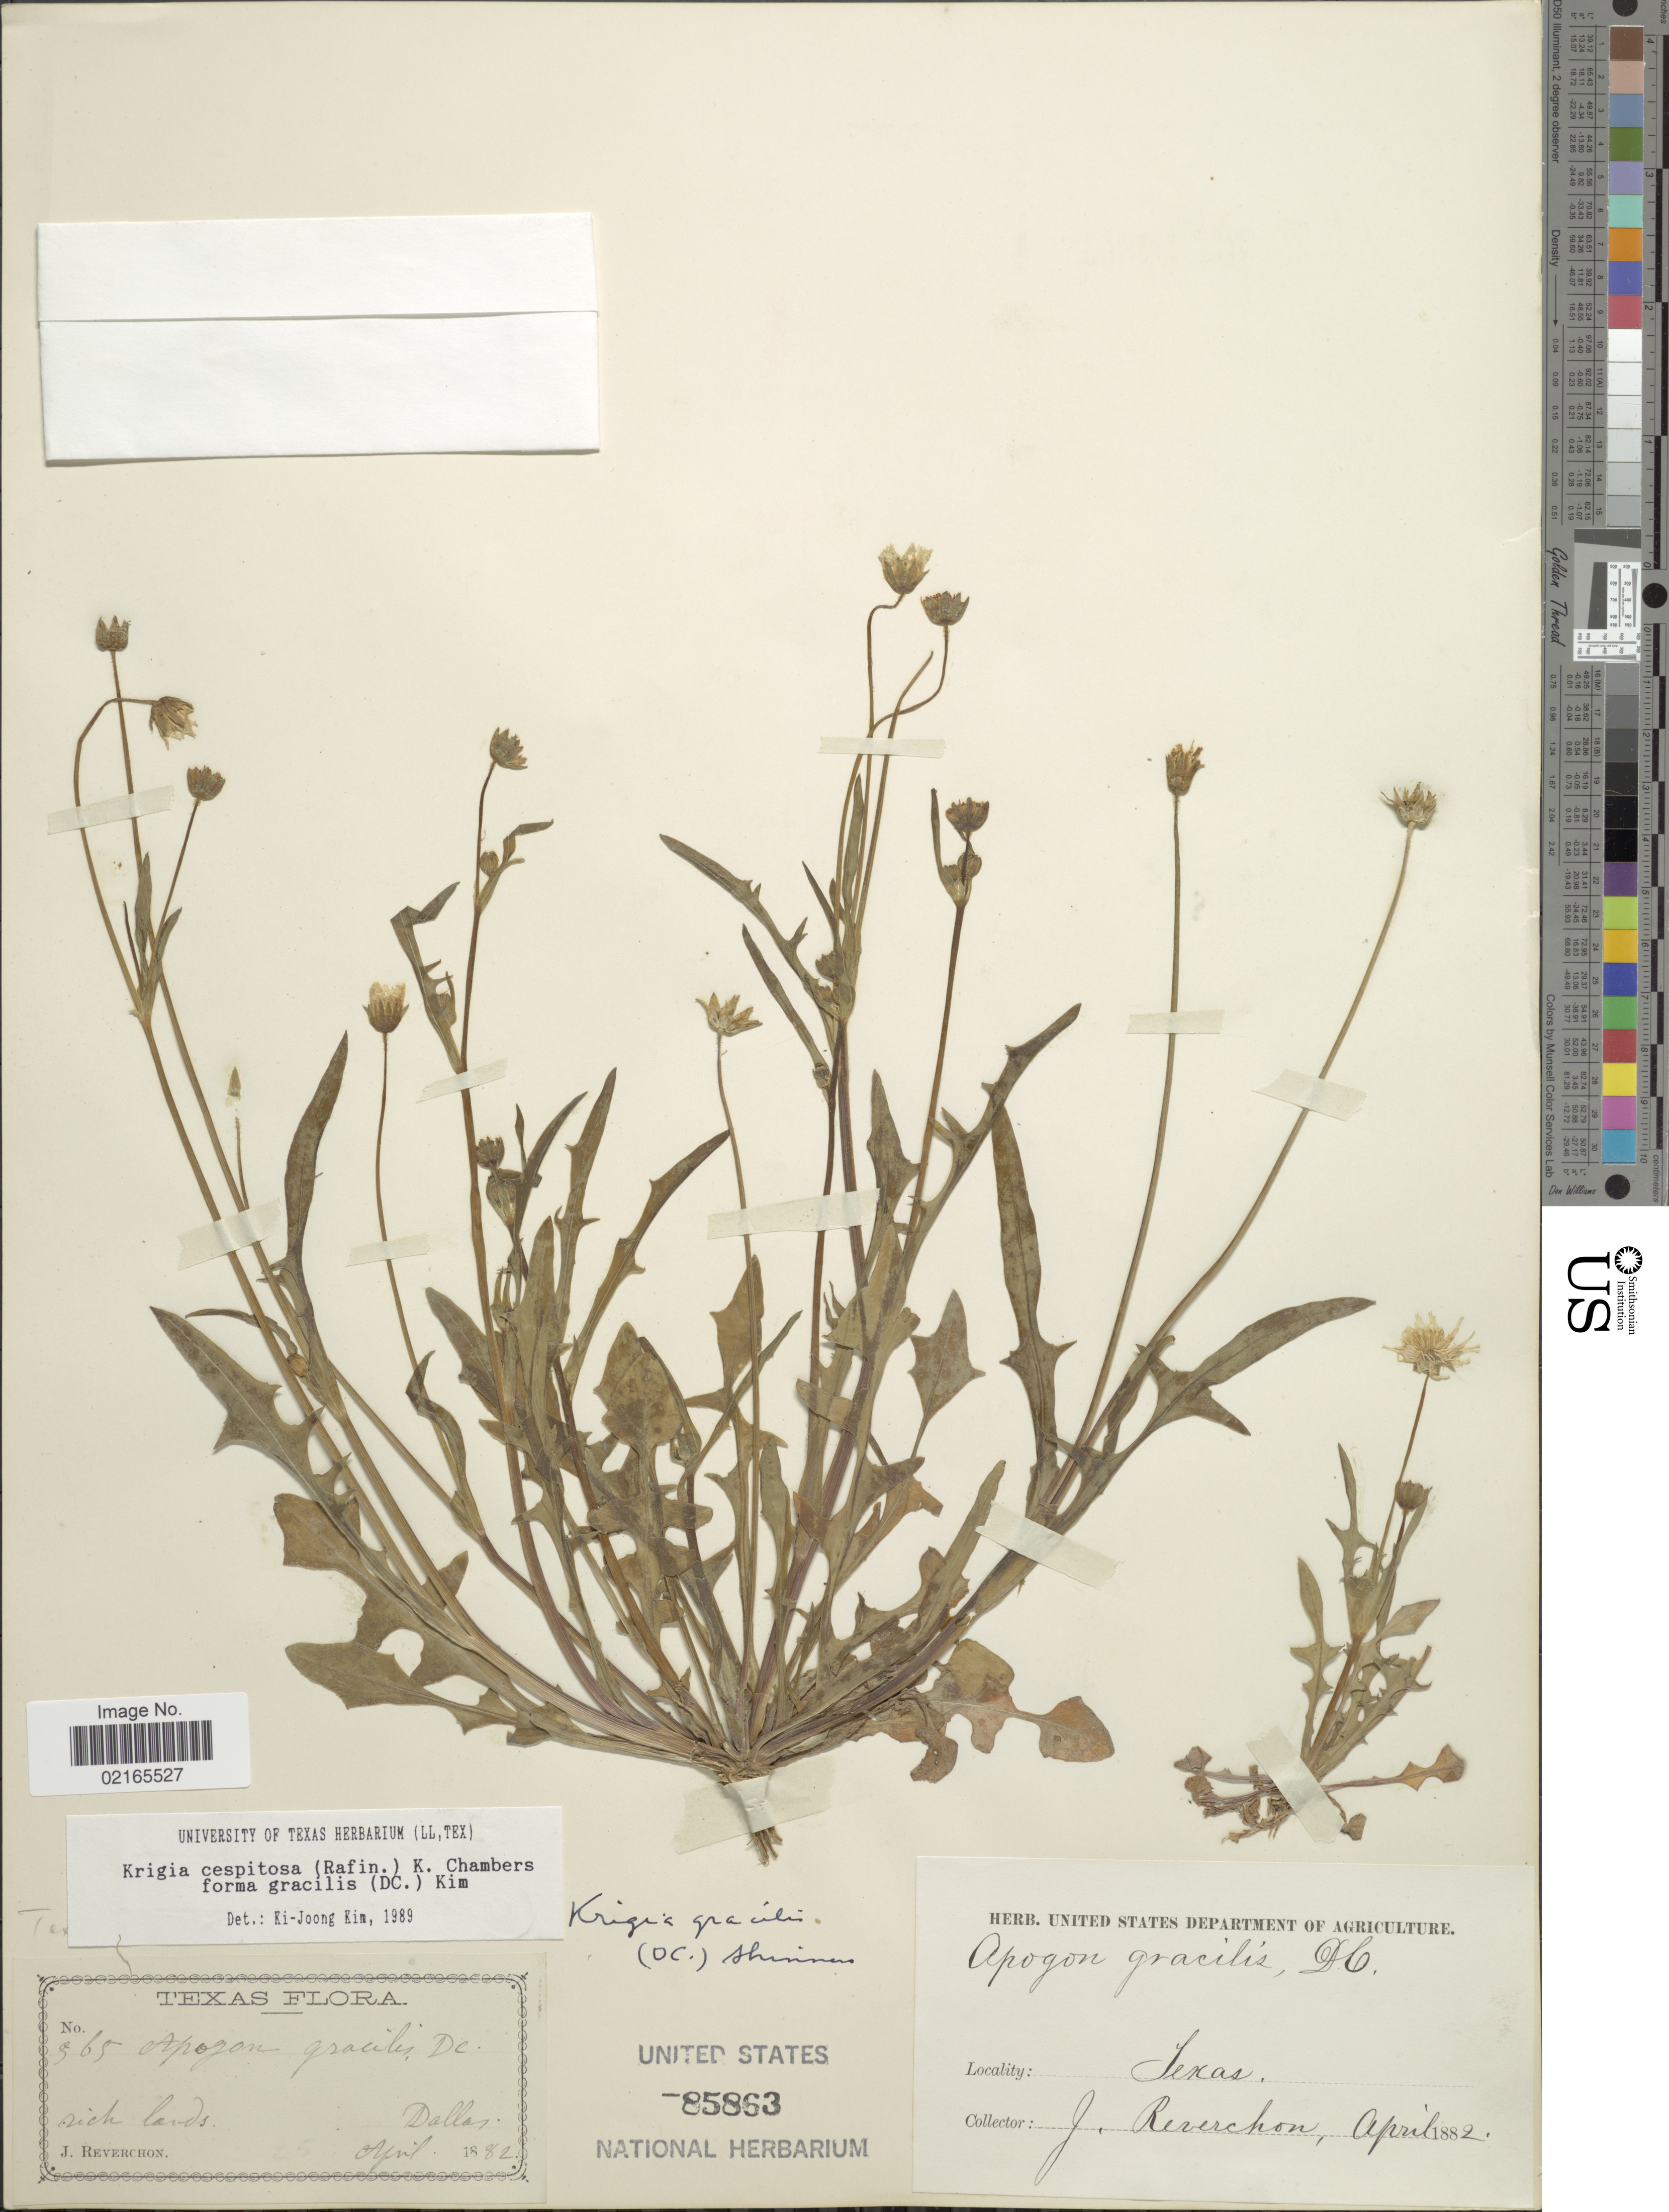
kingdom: Plantae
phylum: Tracheophyta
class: Magnoliopsida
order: Asterales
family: Asteraceae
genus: Krigia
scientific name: Krigia cespitosa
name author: (Raf.) K.L. Chambers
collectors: J. Reverchon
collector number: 565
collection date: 1882-04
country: United States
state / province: Texas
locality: Rich lands, Dallas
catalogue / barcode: US 85863